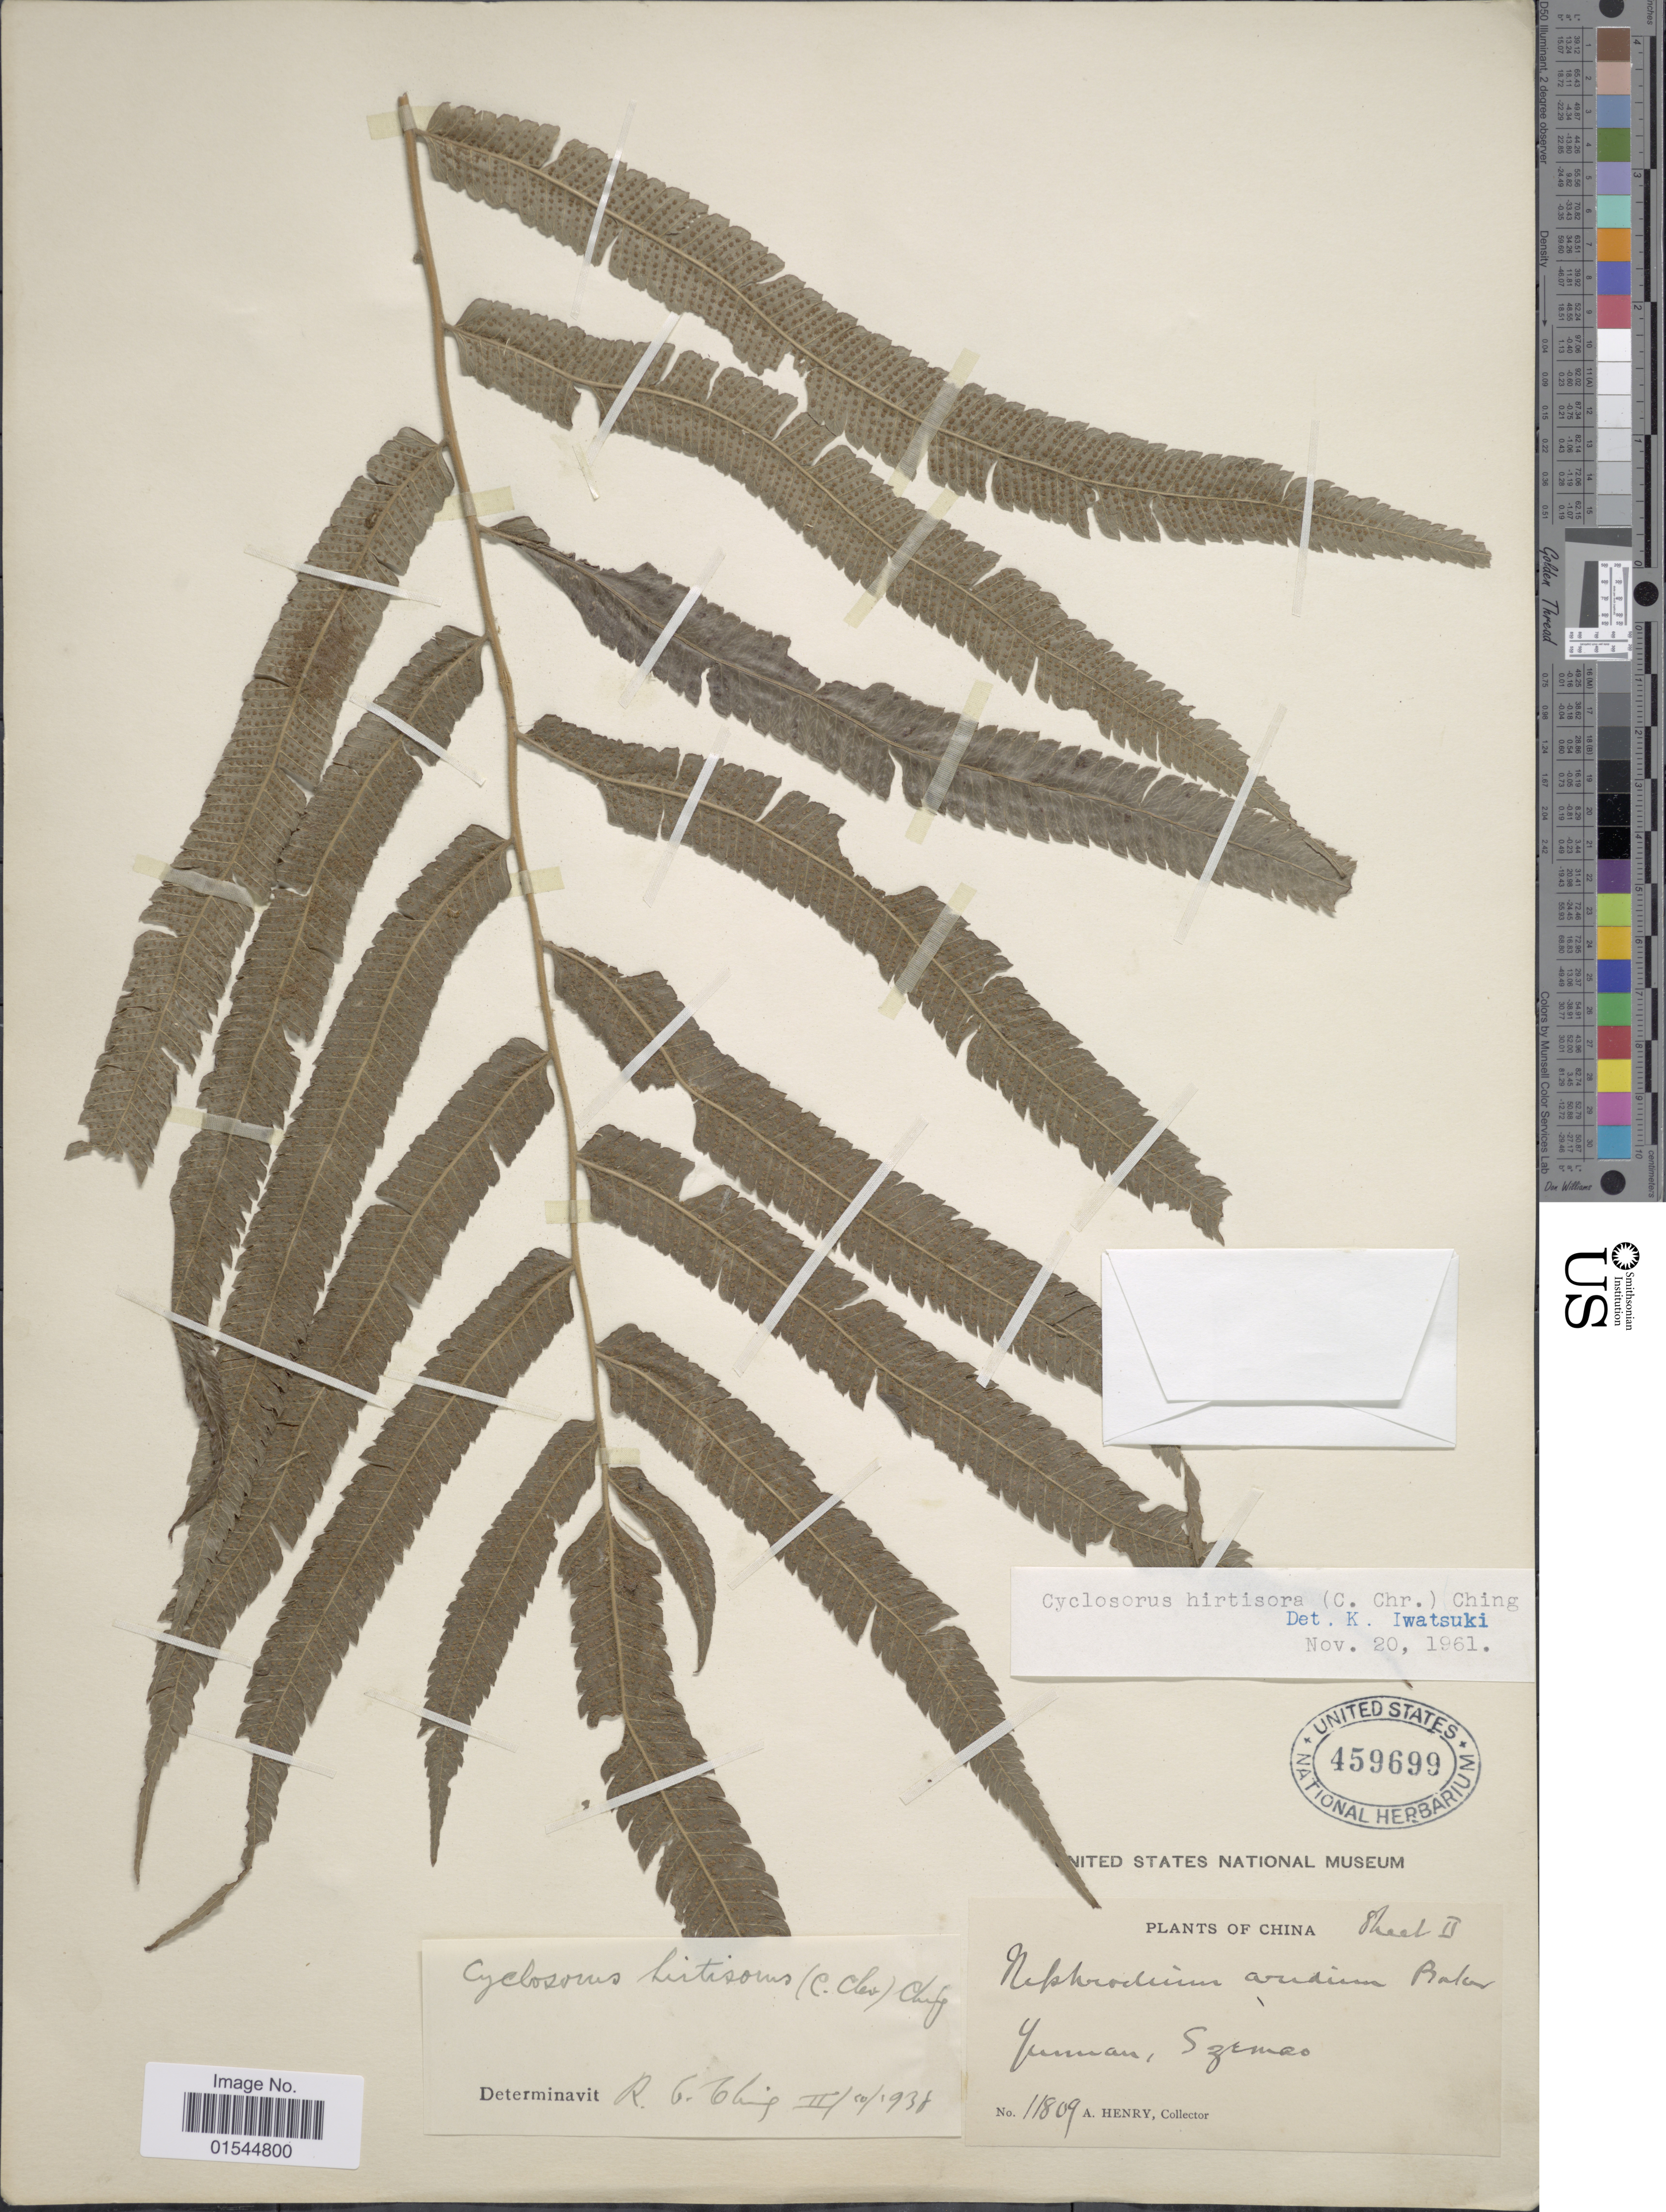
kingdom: Plantae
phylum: Tracheophyta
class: Polypodiopsida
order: Polypodiales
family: Thelypteridaceae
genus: Sphaerostephanos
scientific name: Sphaerostephanos validus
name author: (C. Chr.) Holttum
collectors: A. Henry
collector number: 11809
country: China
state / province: Yunnan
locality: Yunnan, Szemao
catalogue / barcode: US 459699